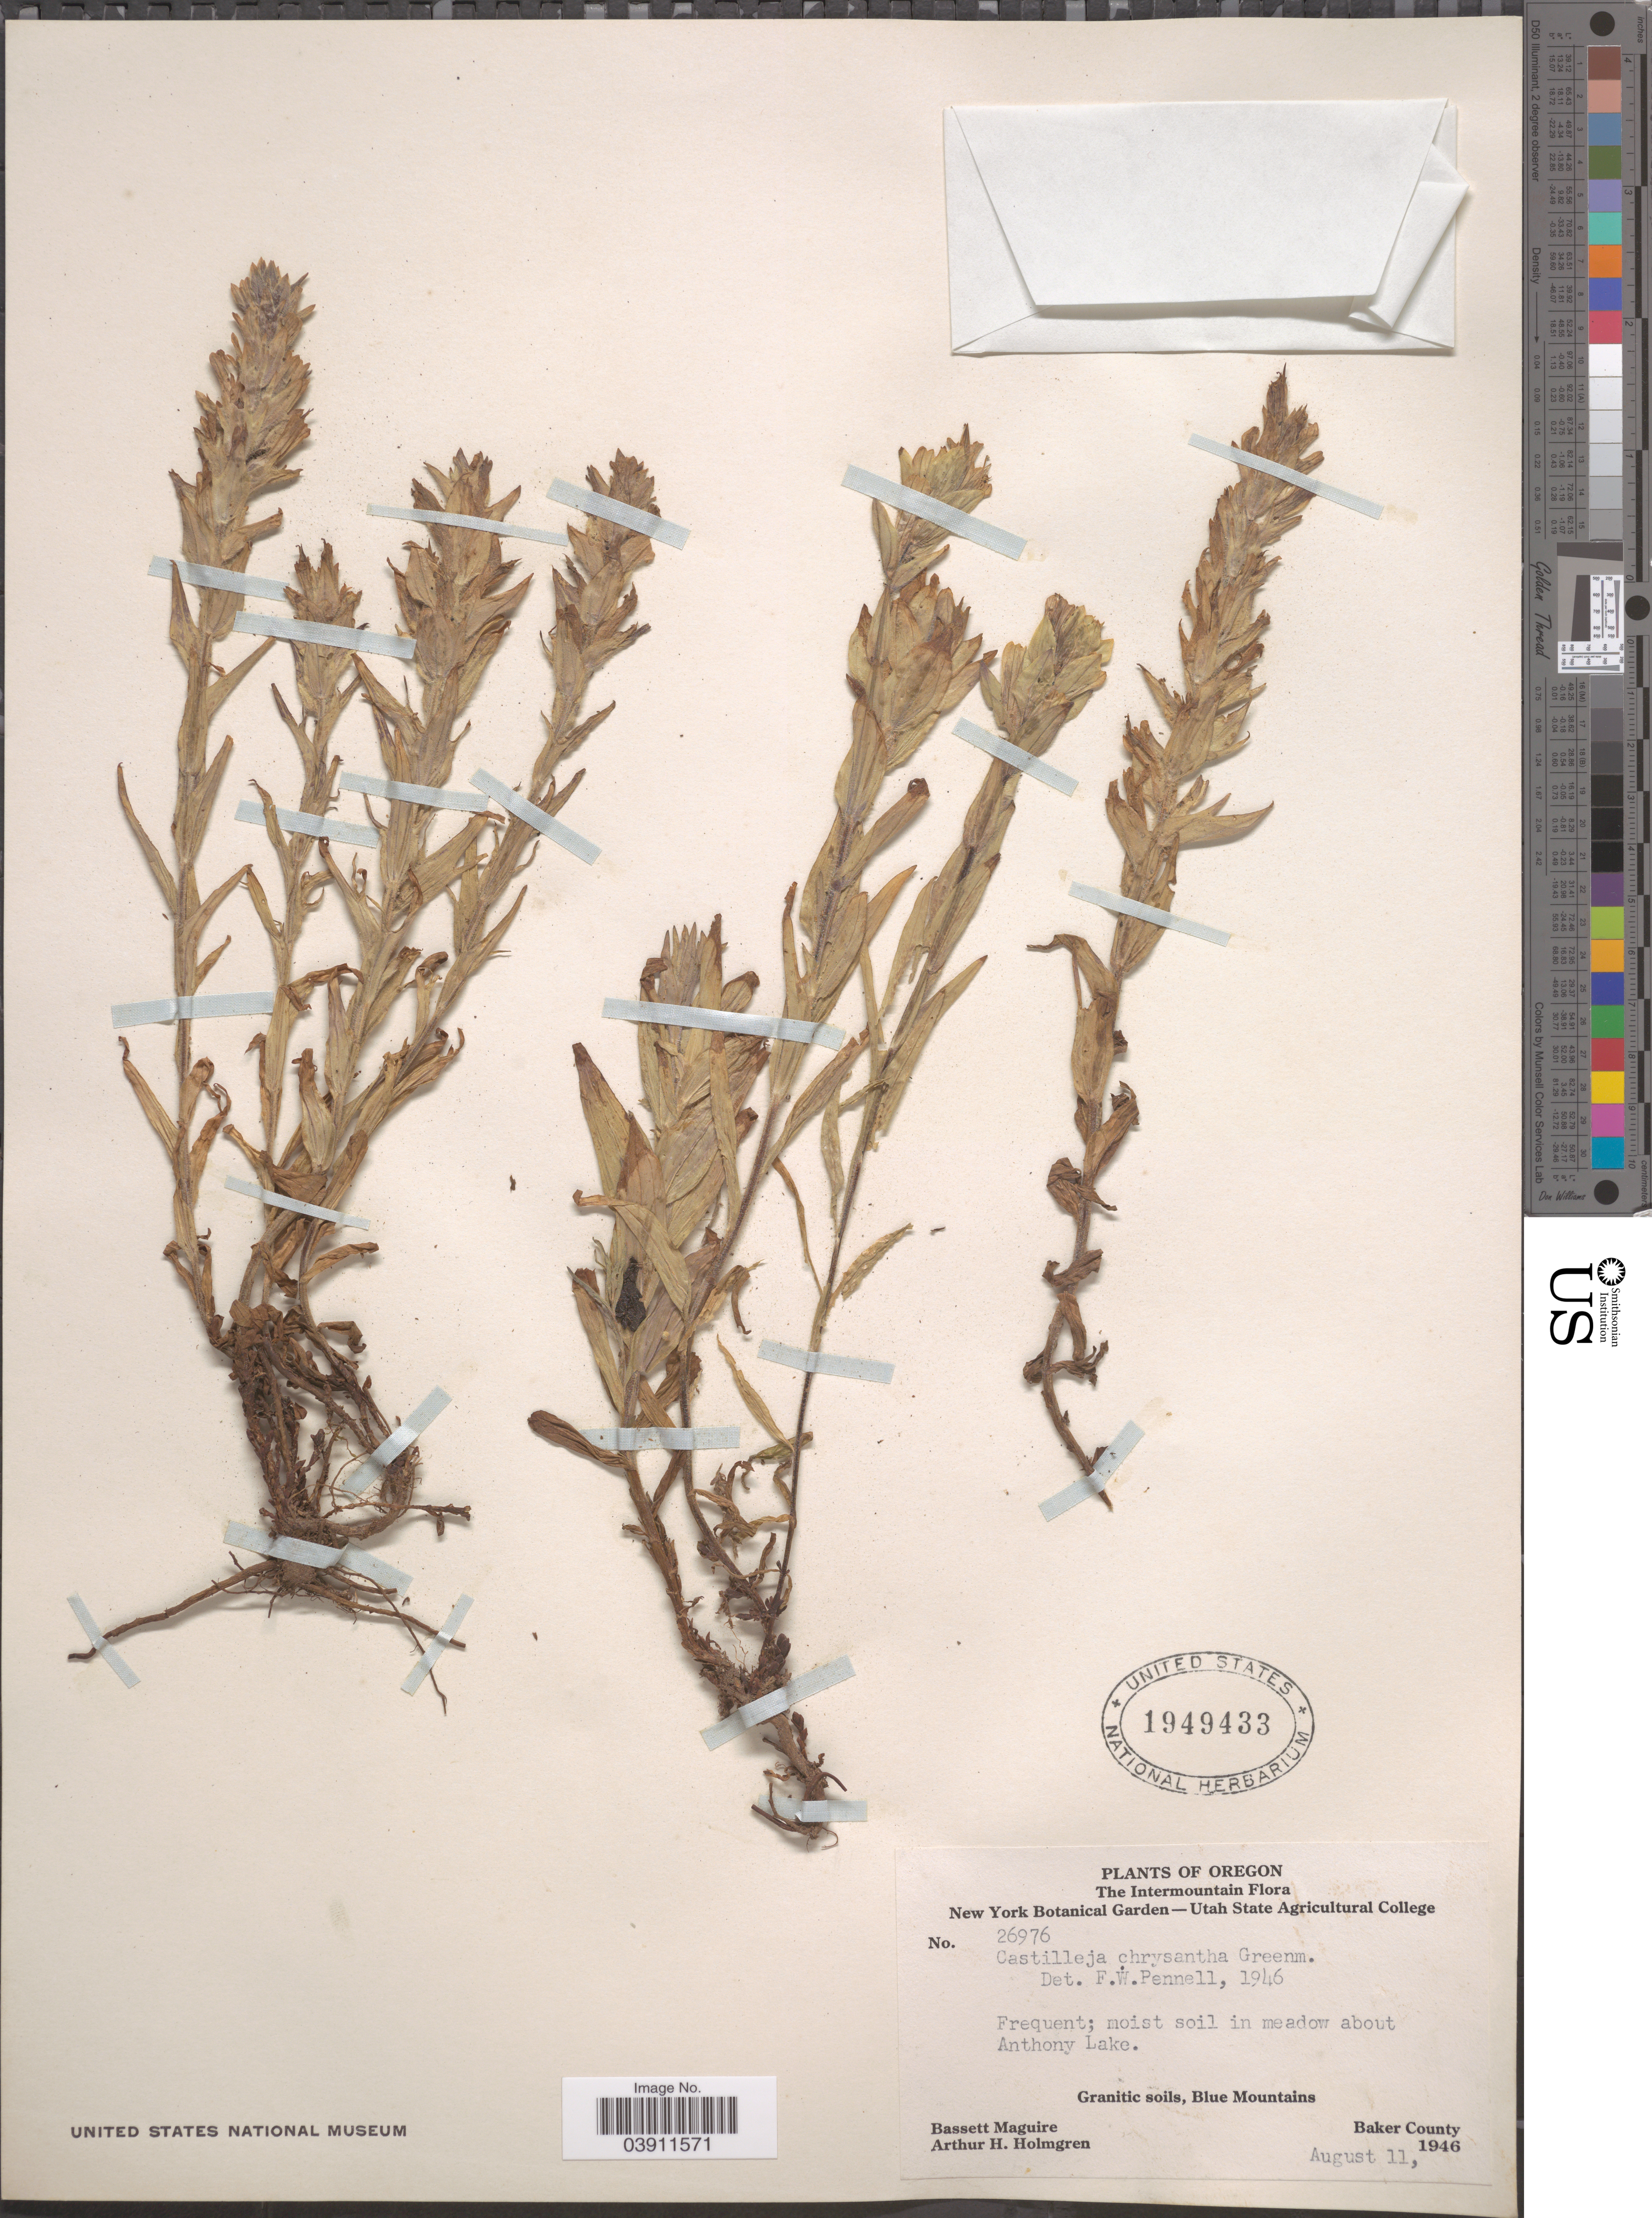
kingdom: Plantae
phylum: Tracheophyta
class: Magnoliopsida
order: Lamiales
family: Orobanchaceae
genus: Castilleja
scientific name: Castilleja chrysantha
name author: Greenm.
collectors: B. Maguire & A. H. Holmgren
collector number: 26976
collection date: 1946-08-11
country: United States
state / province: Oregon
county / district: Baker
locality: The Intermountain. About Anthony Lake. Granitic soils, Blue Mountains. Baker County.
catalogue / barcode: US 1949433